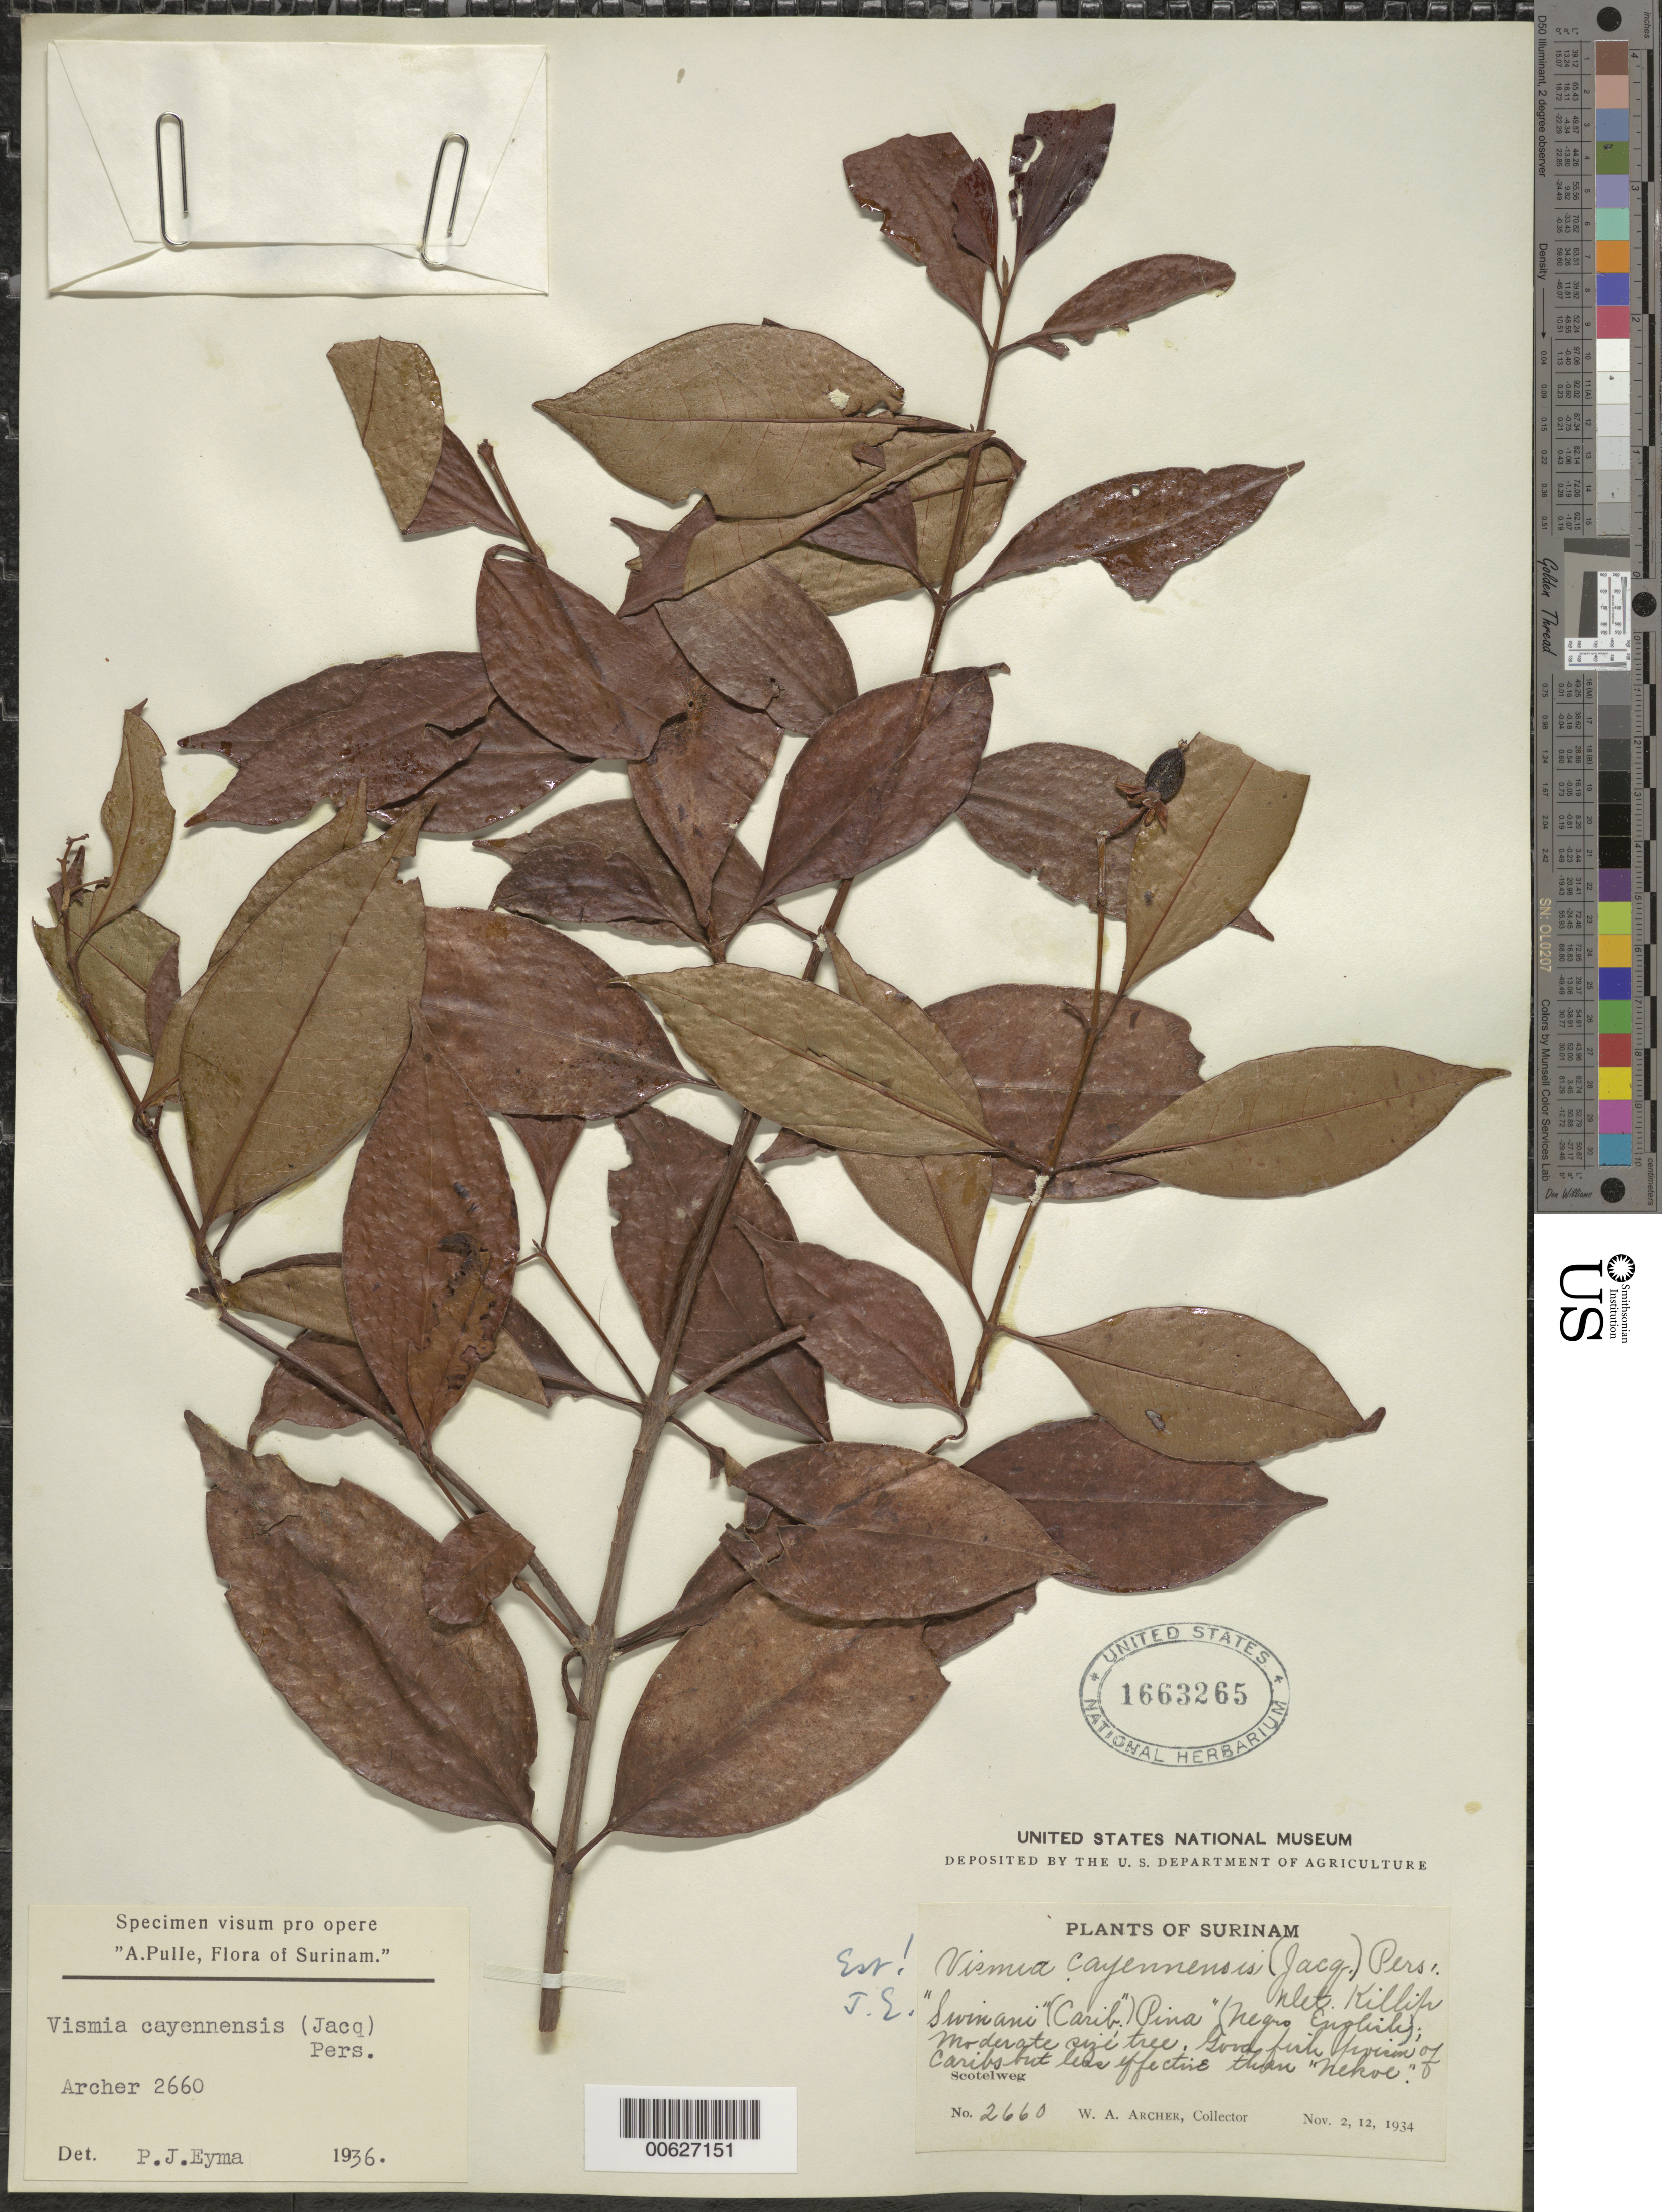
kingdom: Plantae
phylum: Tracheophyta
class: Magnoliopsida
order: Malpighiales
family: Hypericaceae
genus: Vismia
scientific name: Vismia cayennensis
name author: (Jacq.) Pers.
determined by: Eyma, P. J.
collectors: W. A. Archer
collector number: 2660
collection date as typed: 2-Nov-34 or 12-Nov-34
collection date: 1934-11-02 or 1934-11-12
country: Suriname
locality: Scotelweg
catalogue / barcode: US 1663265